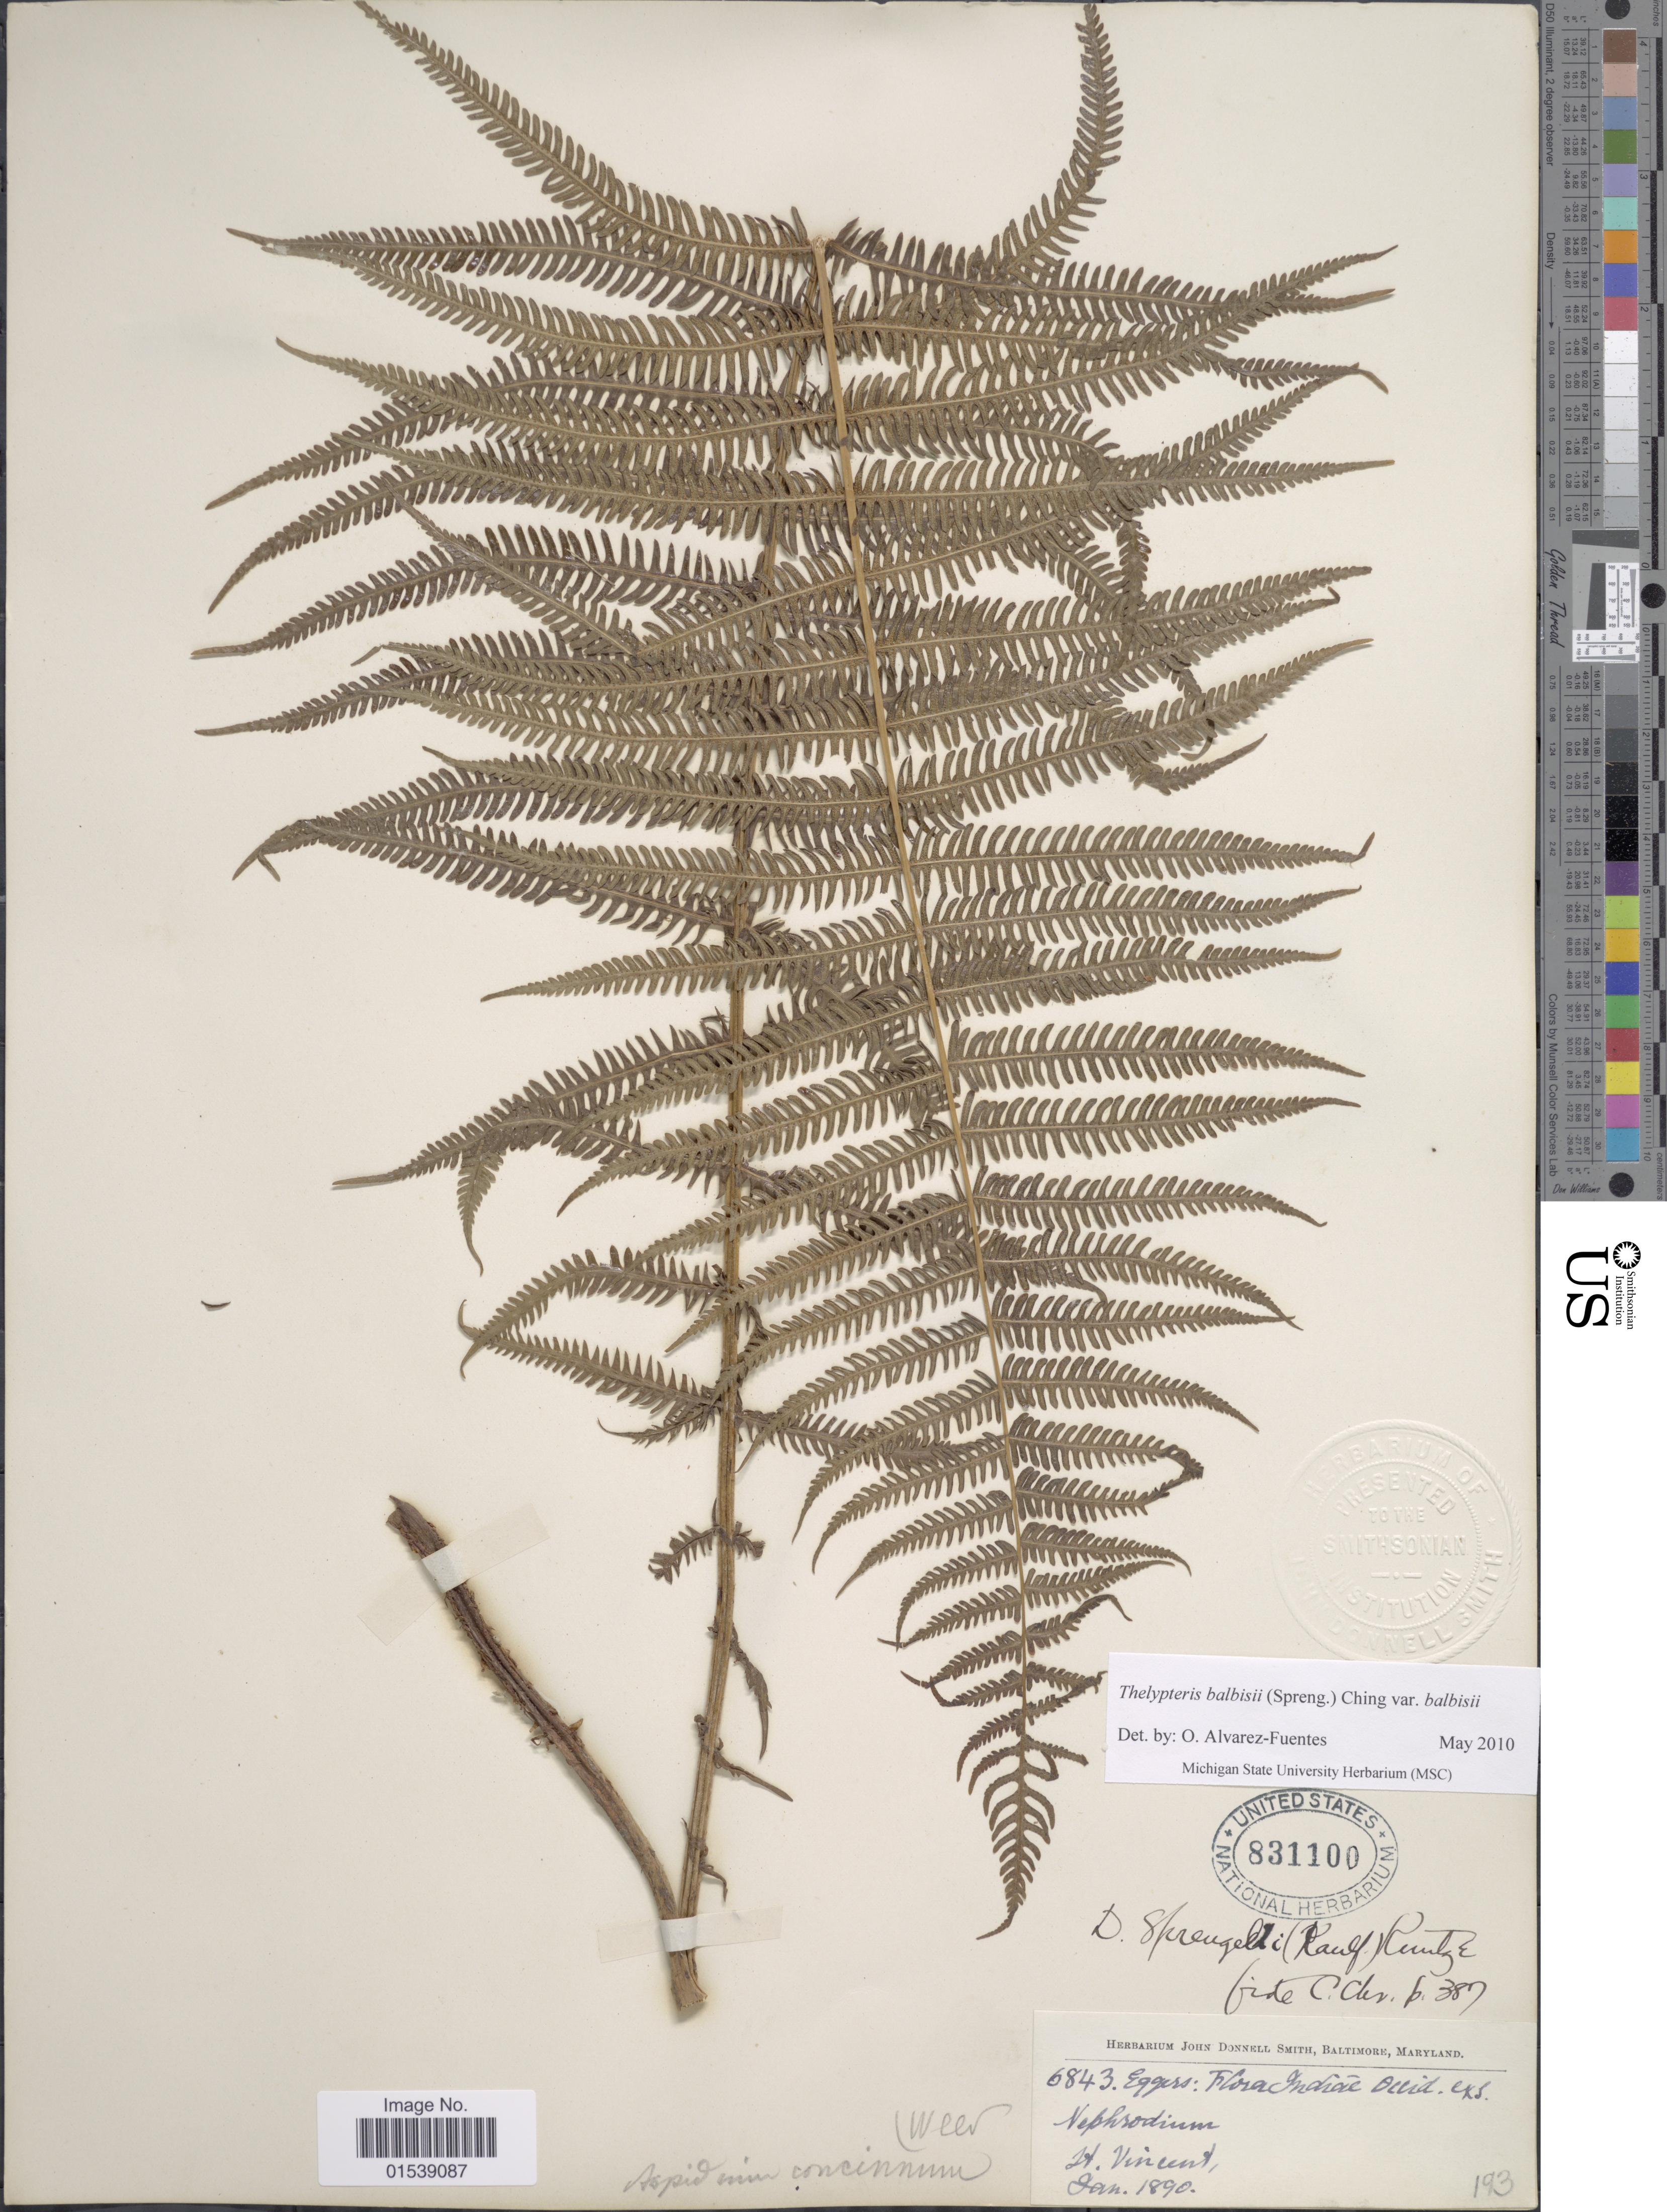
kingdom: Plantae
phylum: Tracheophyta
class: Polypodiopsida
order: Polypodiales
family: Thelypteridaceae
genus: Amauropelta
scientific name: Amauropelta balbisii (Spreng.) comb. nov., ined. 2015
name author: (Spreng.)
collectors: -. Eggers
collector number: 6843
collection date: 1890-01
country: St. Vincent - Grenadines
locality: Indiae Occid., St. Vincent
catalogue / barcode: US 831100